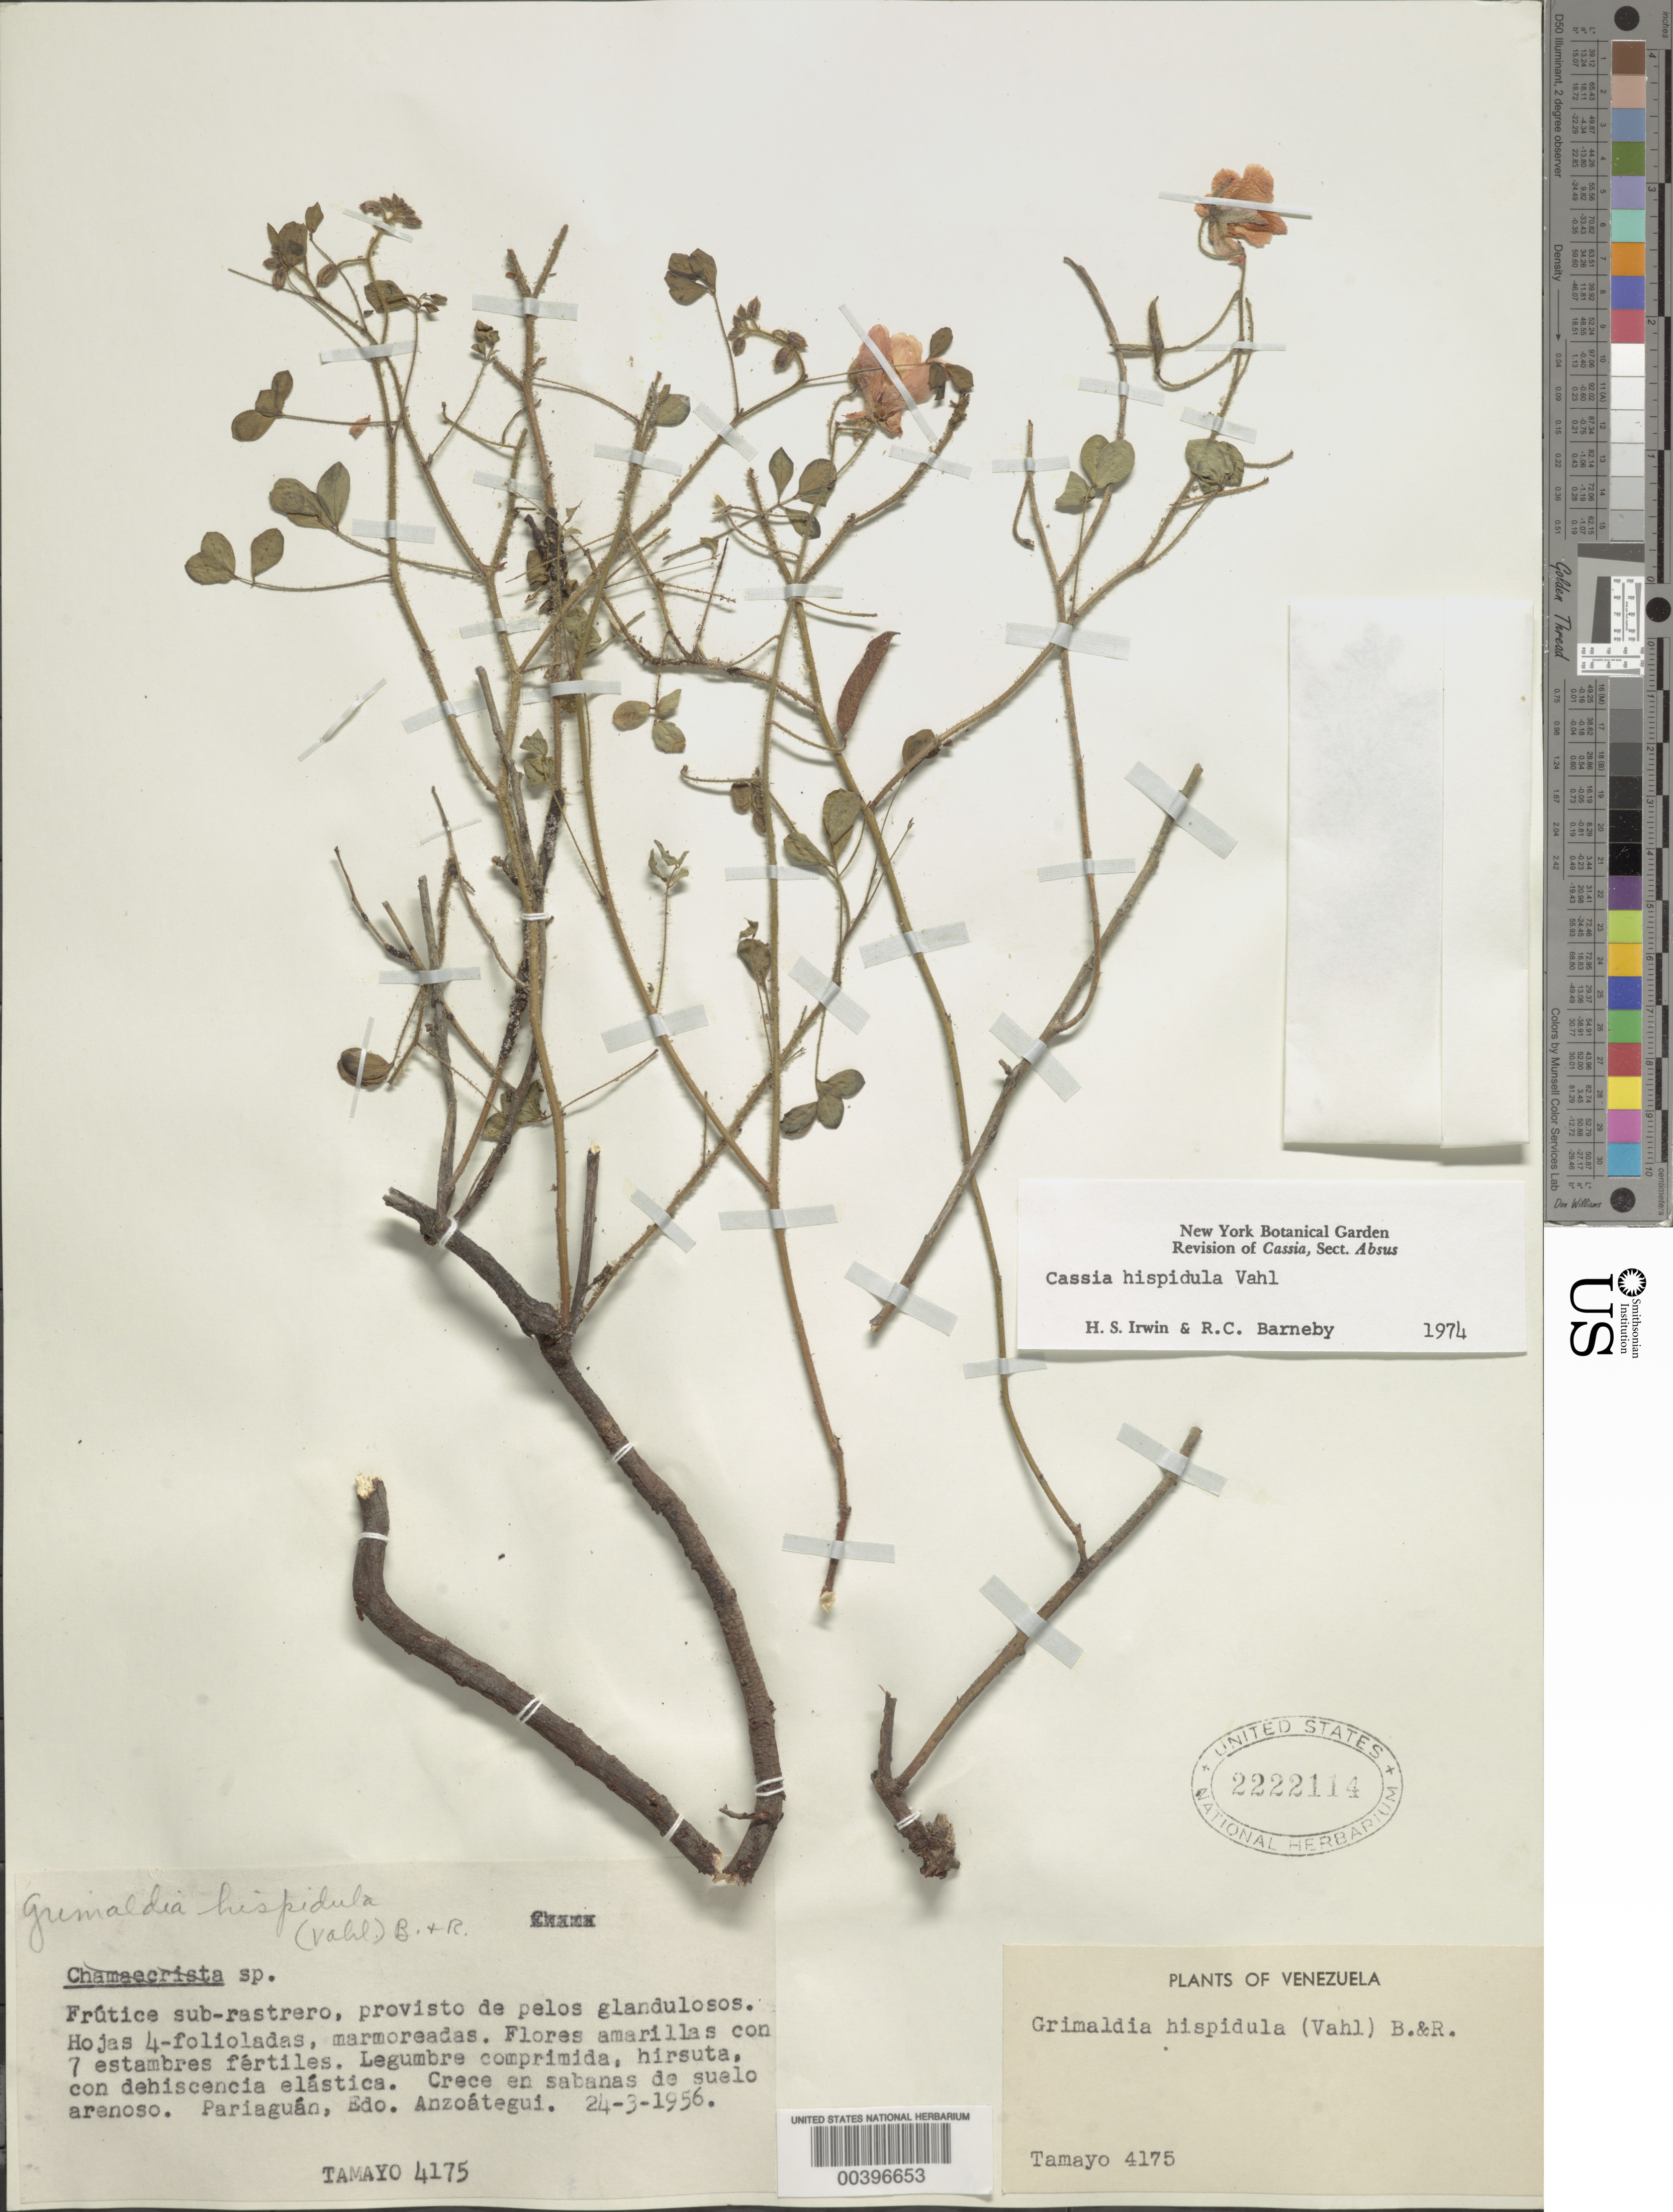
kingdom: Plantae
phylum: Tracheophyta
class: Magnoliopsida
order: Fabales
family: Fabaceae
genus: Chamaecrista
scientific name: Chamaecrista hispidula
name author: (Vahl) H.S. Irwin & Barneby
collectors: F. Tamayo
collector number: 4175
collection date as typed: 24 Mar 1956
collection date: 1956-03-24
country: Venezuela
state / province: Anzoategui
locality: Pariaguan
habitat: Crece en sabanas de suelo arenoso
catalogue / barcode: US 2222114